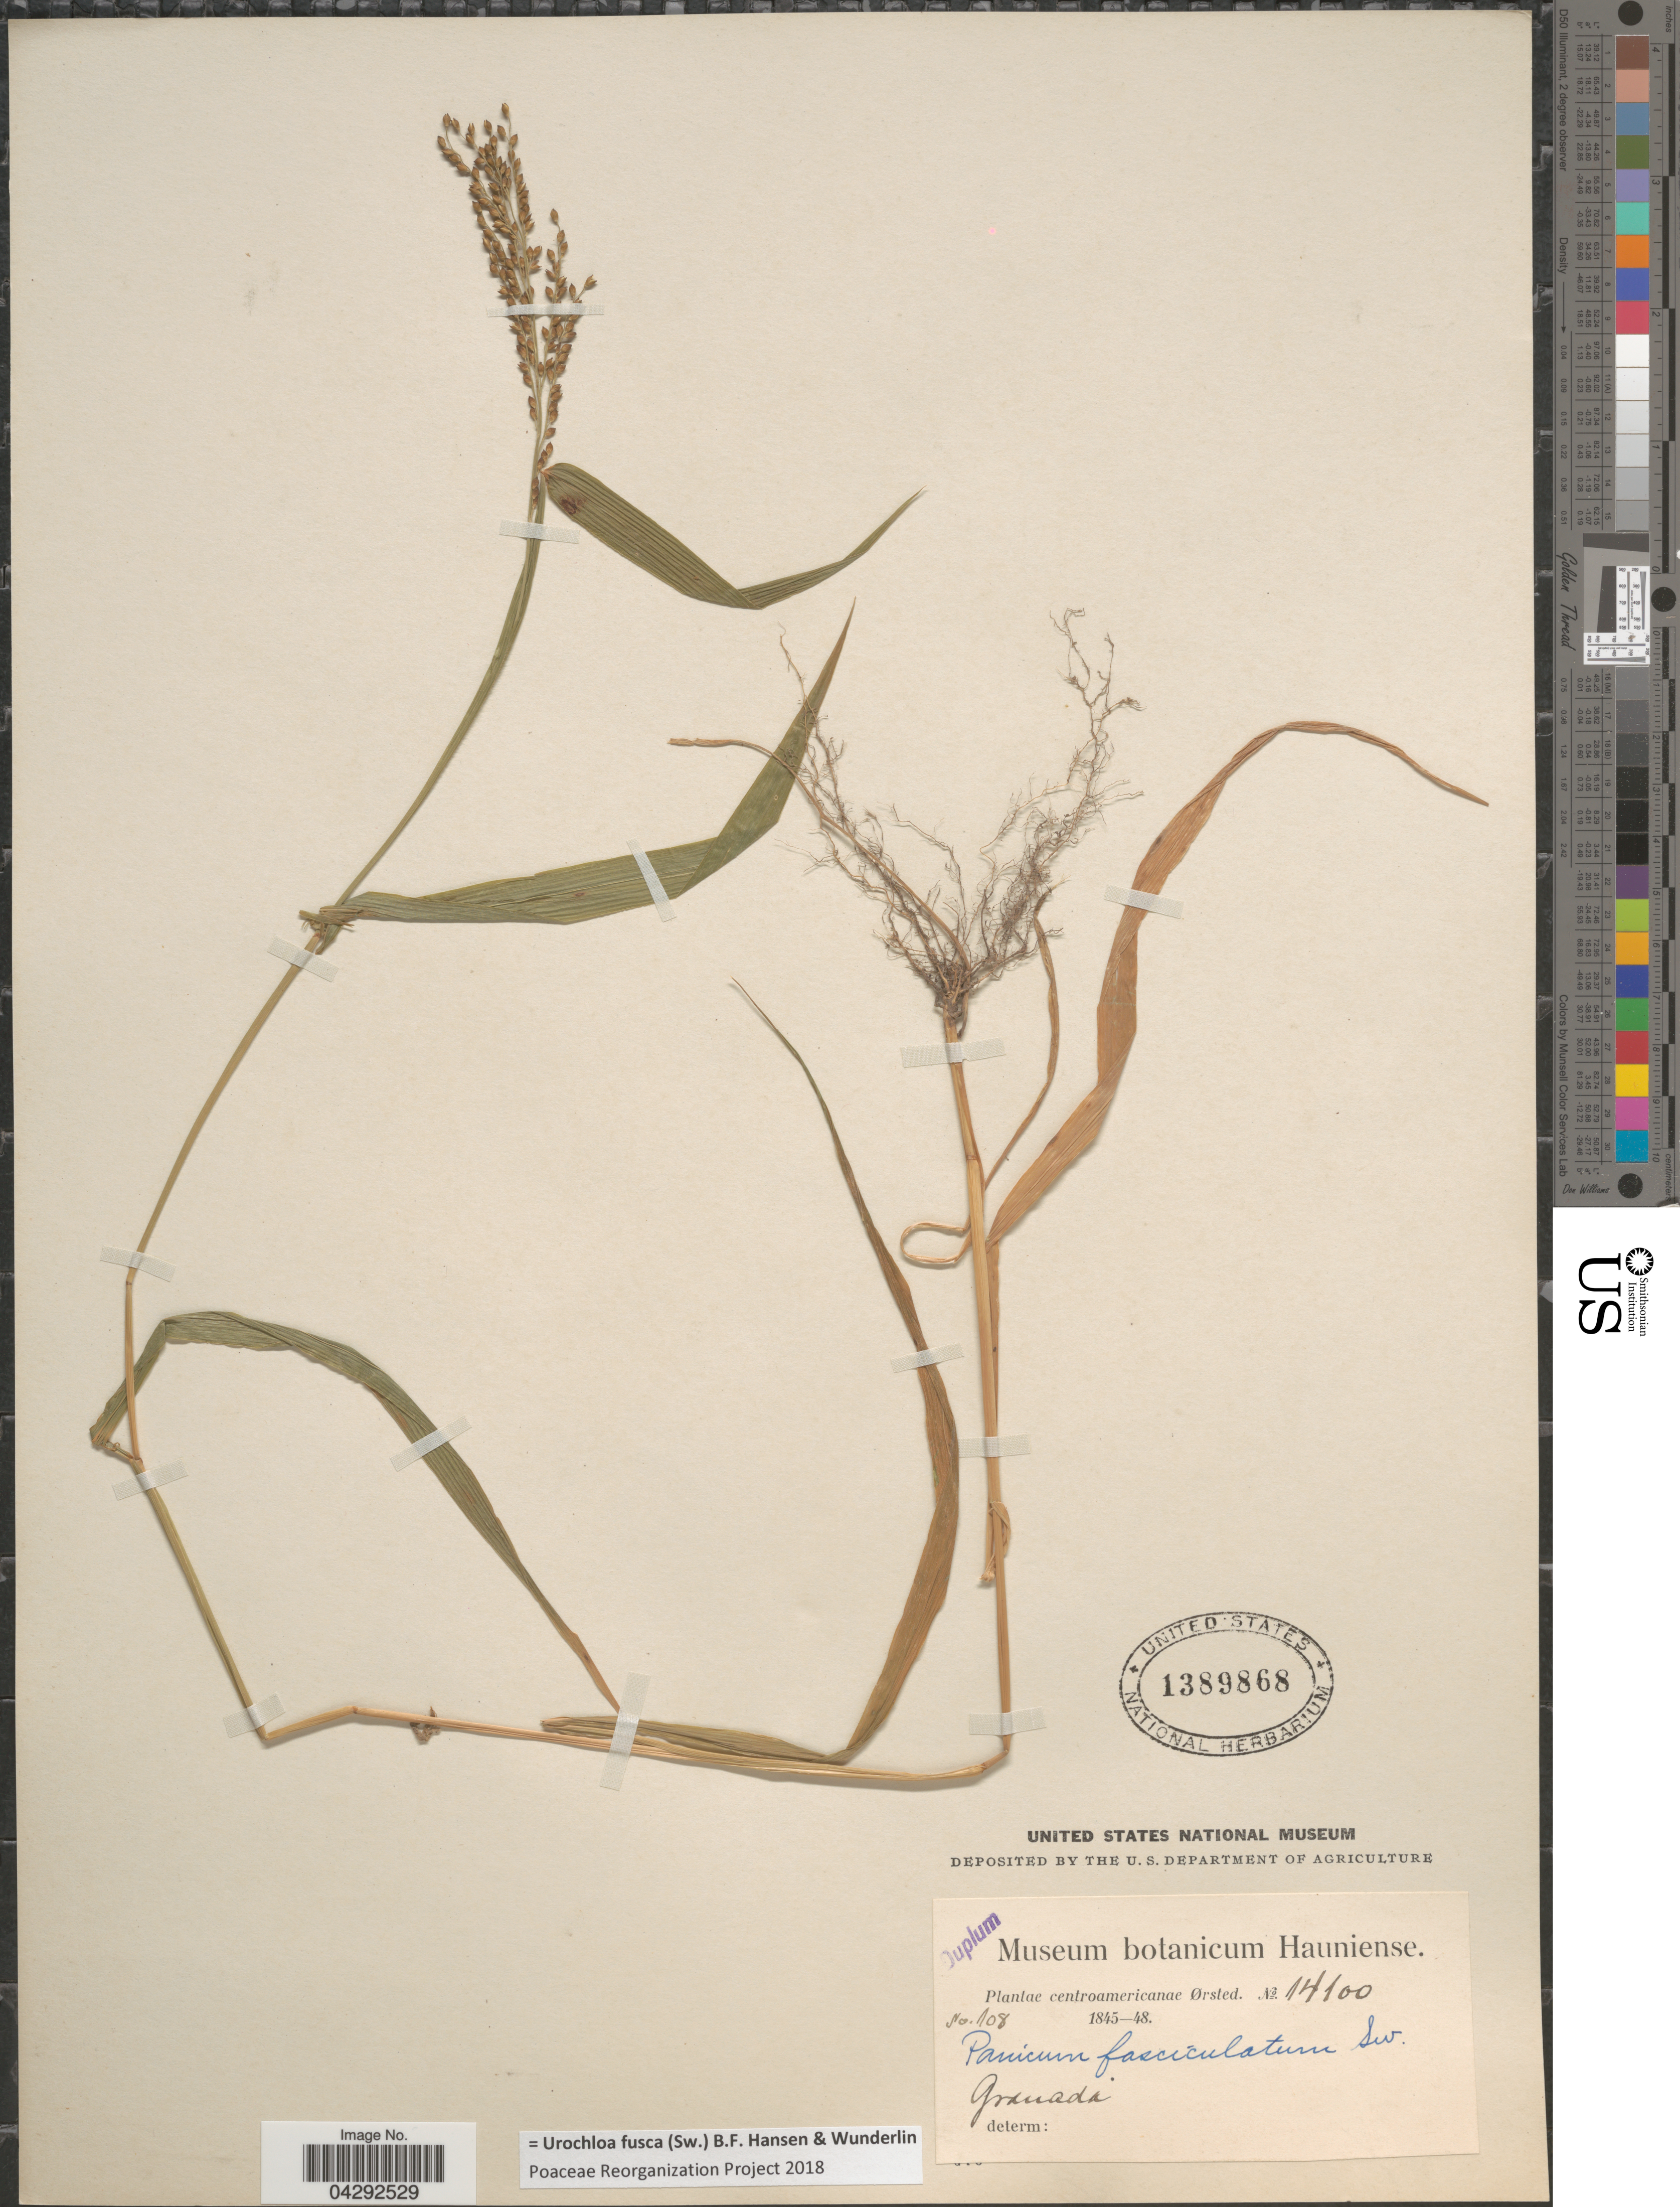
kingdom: Plantae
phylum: Tracheophyta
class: Liliopsida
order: Poales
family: Poaceae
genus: Urochloa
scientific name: Urochloa fusca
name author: (Sw.) B.F. Hansen & Wunderlin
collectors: Ørsted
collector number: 14100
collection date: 1845/1848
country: Nicaragua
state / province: Granada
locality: Centroamericanae Ørsted.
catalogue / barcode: US 1389868